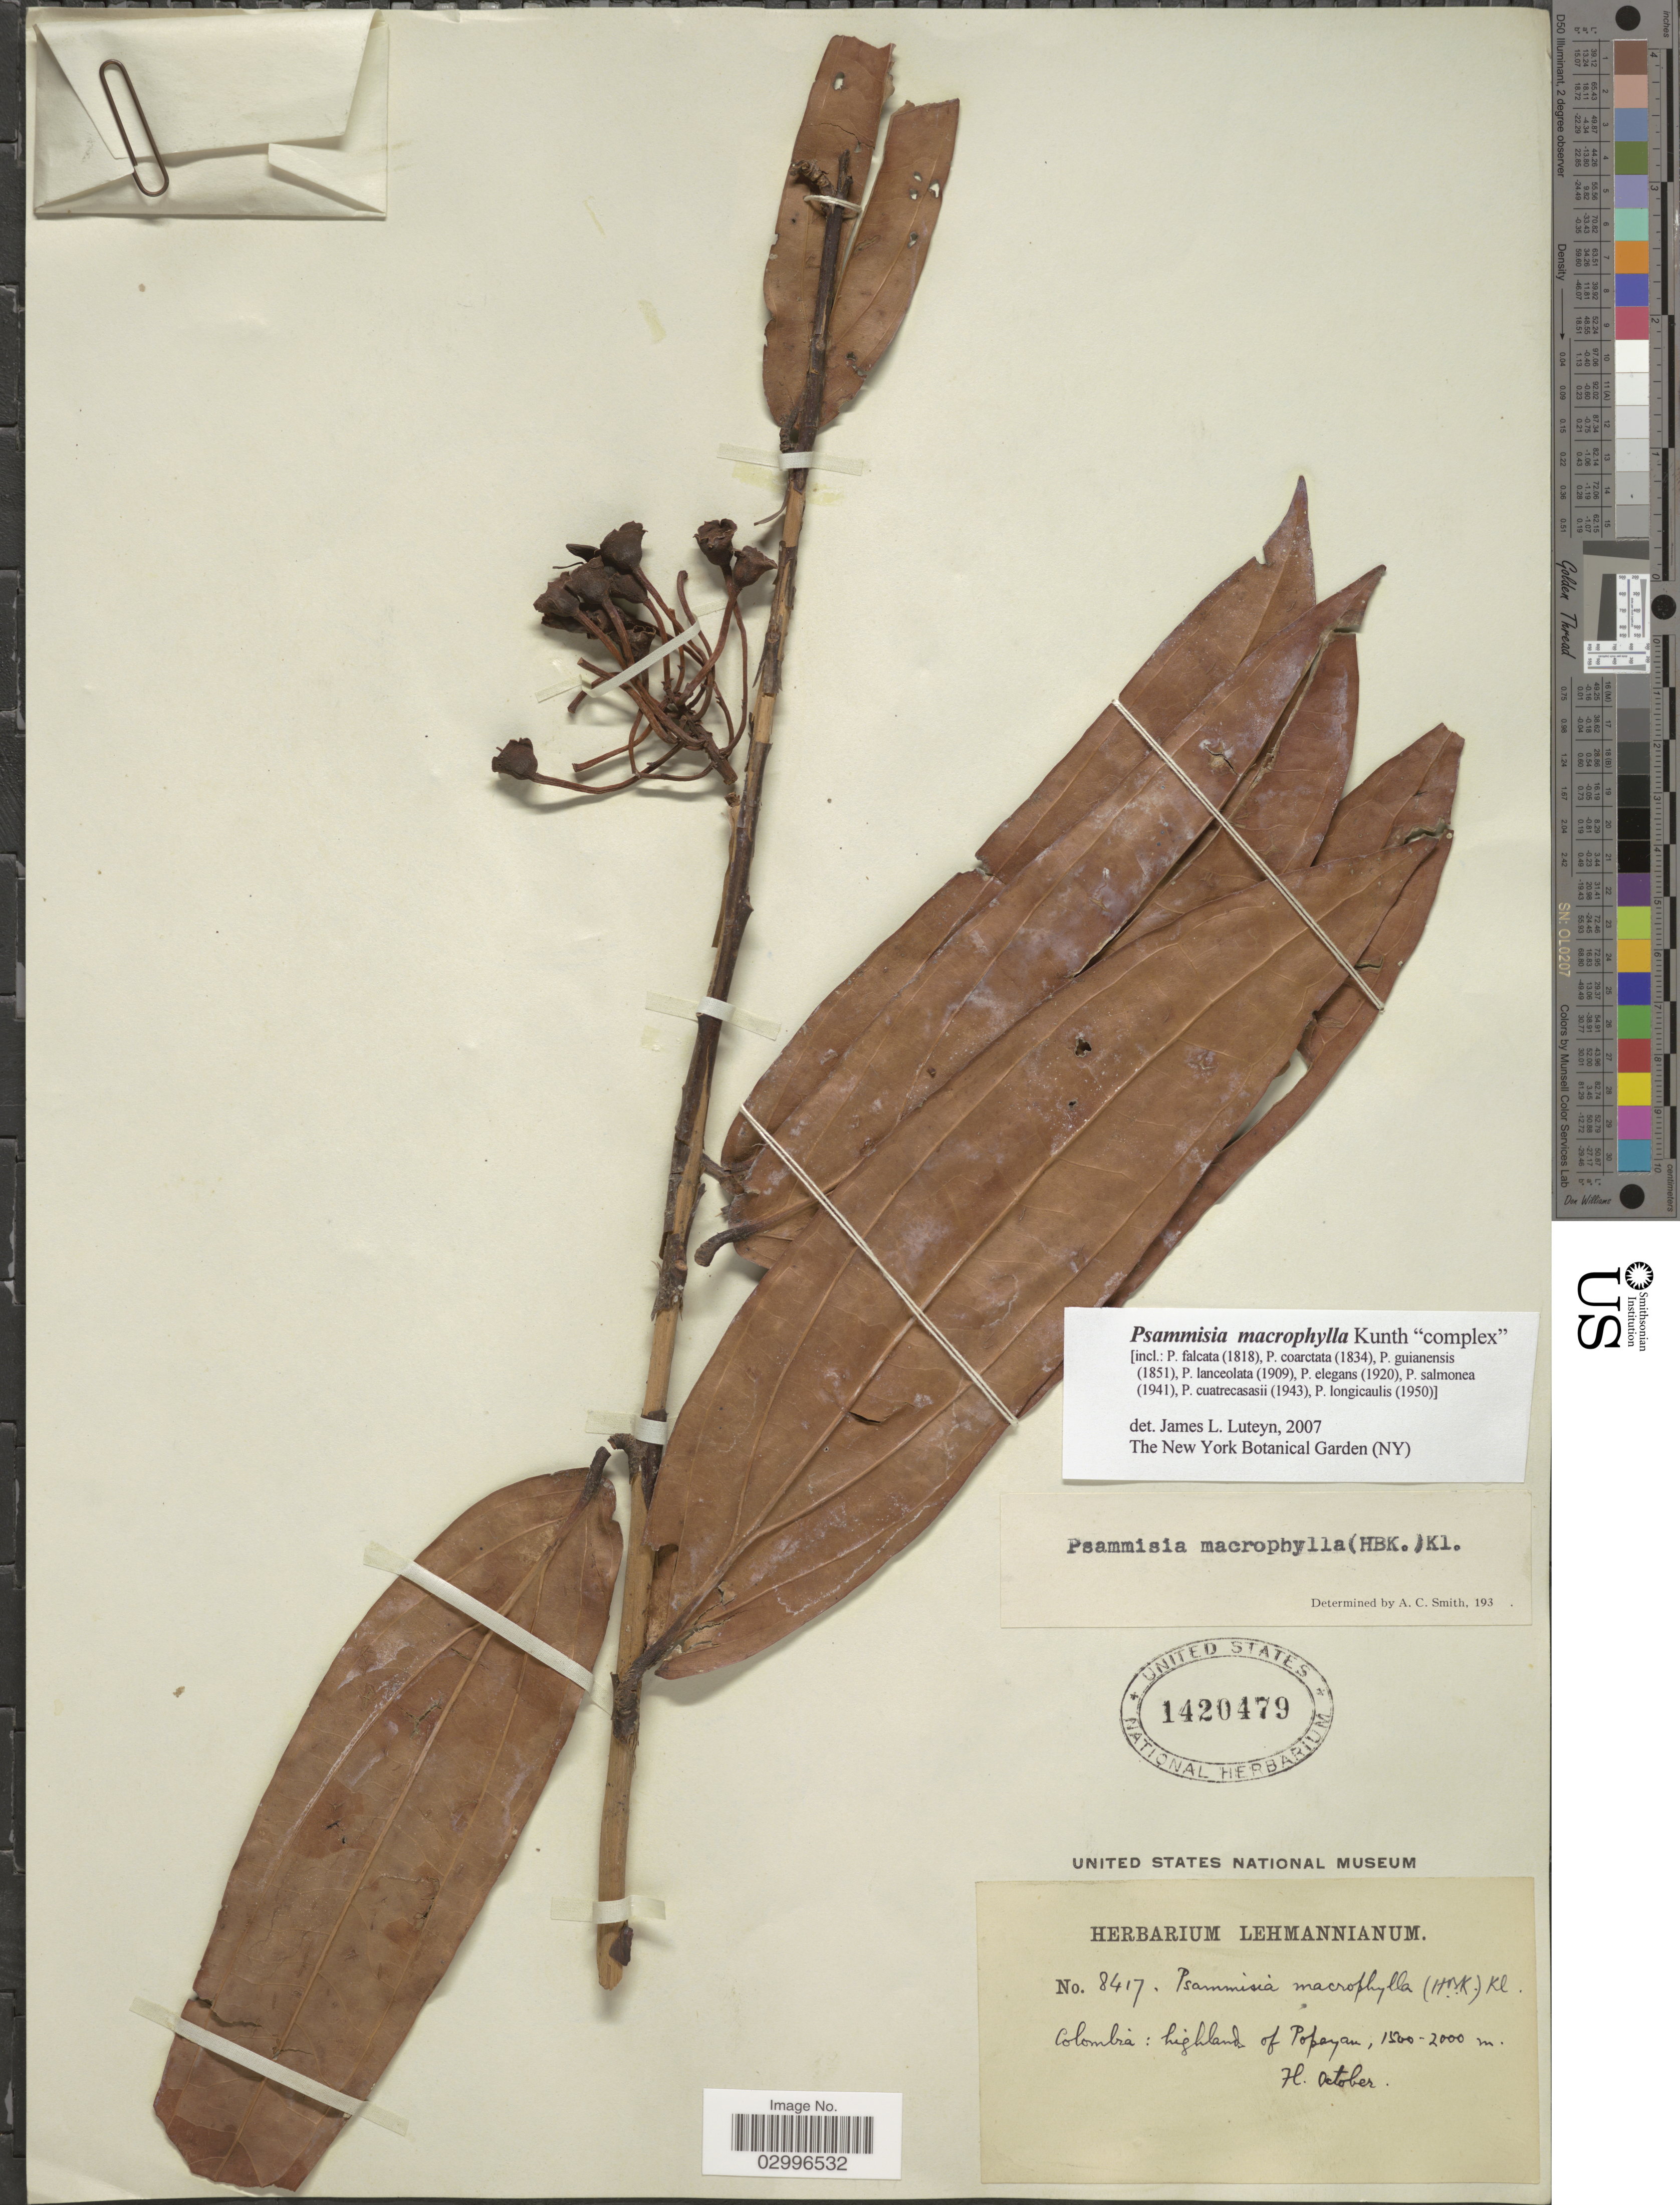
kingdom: Plantae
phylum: Tracheophyta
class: Magnoliopsida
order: Ericales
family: Ericaceae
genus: Psammisia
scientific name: Psammisia macrophylla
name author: (Kunth) Klotzsch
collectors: ex herb. Lehmannianum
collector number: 8417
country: Colombia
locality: Highlands of Popayan.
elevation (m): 1500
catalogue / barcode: US 1420479